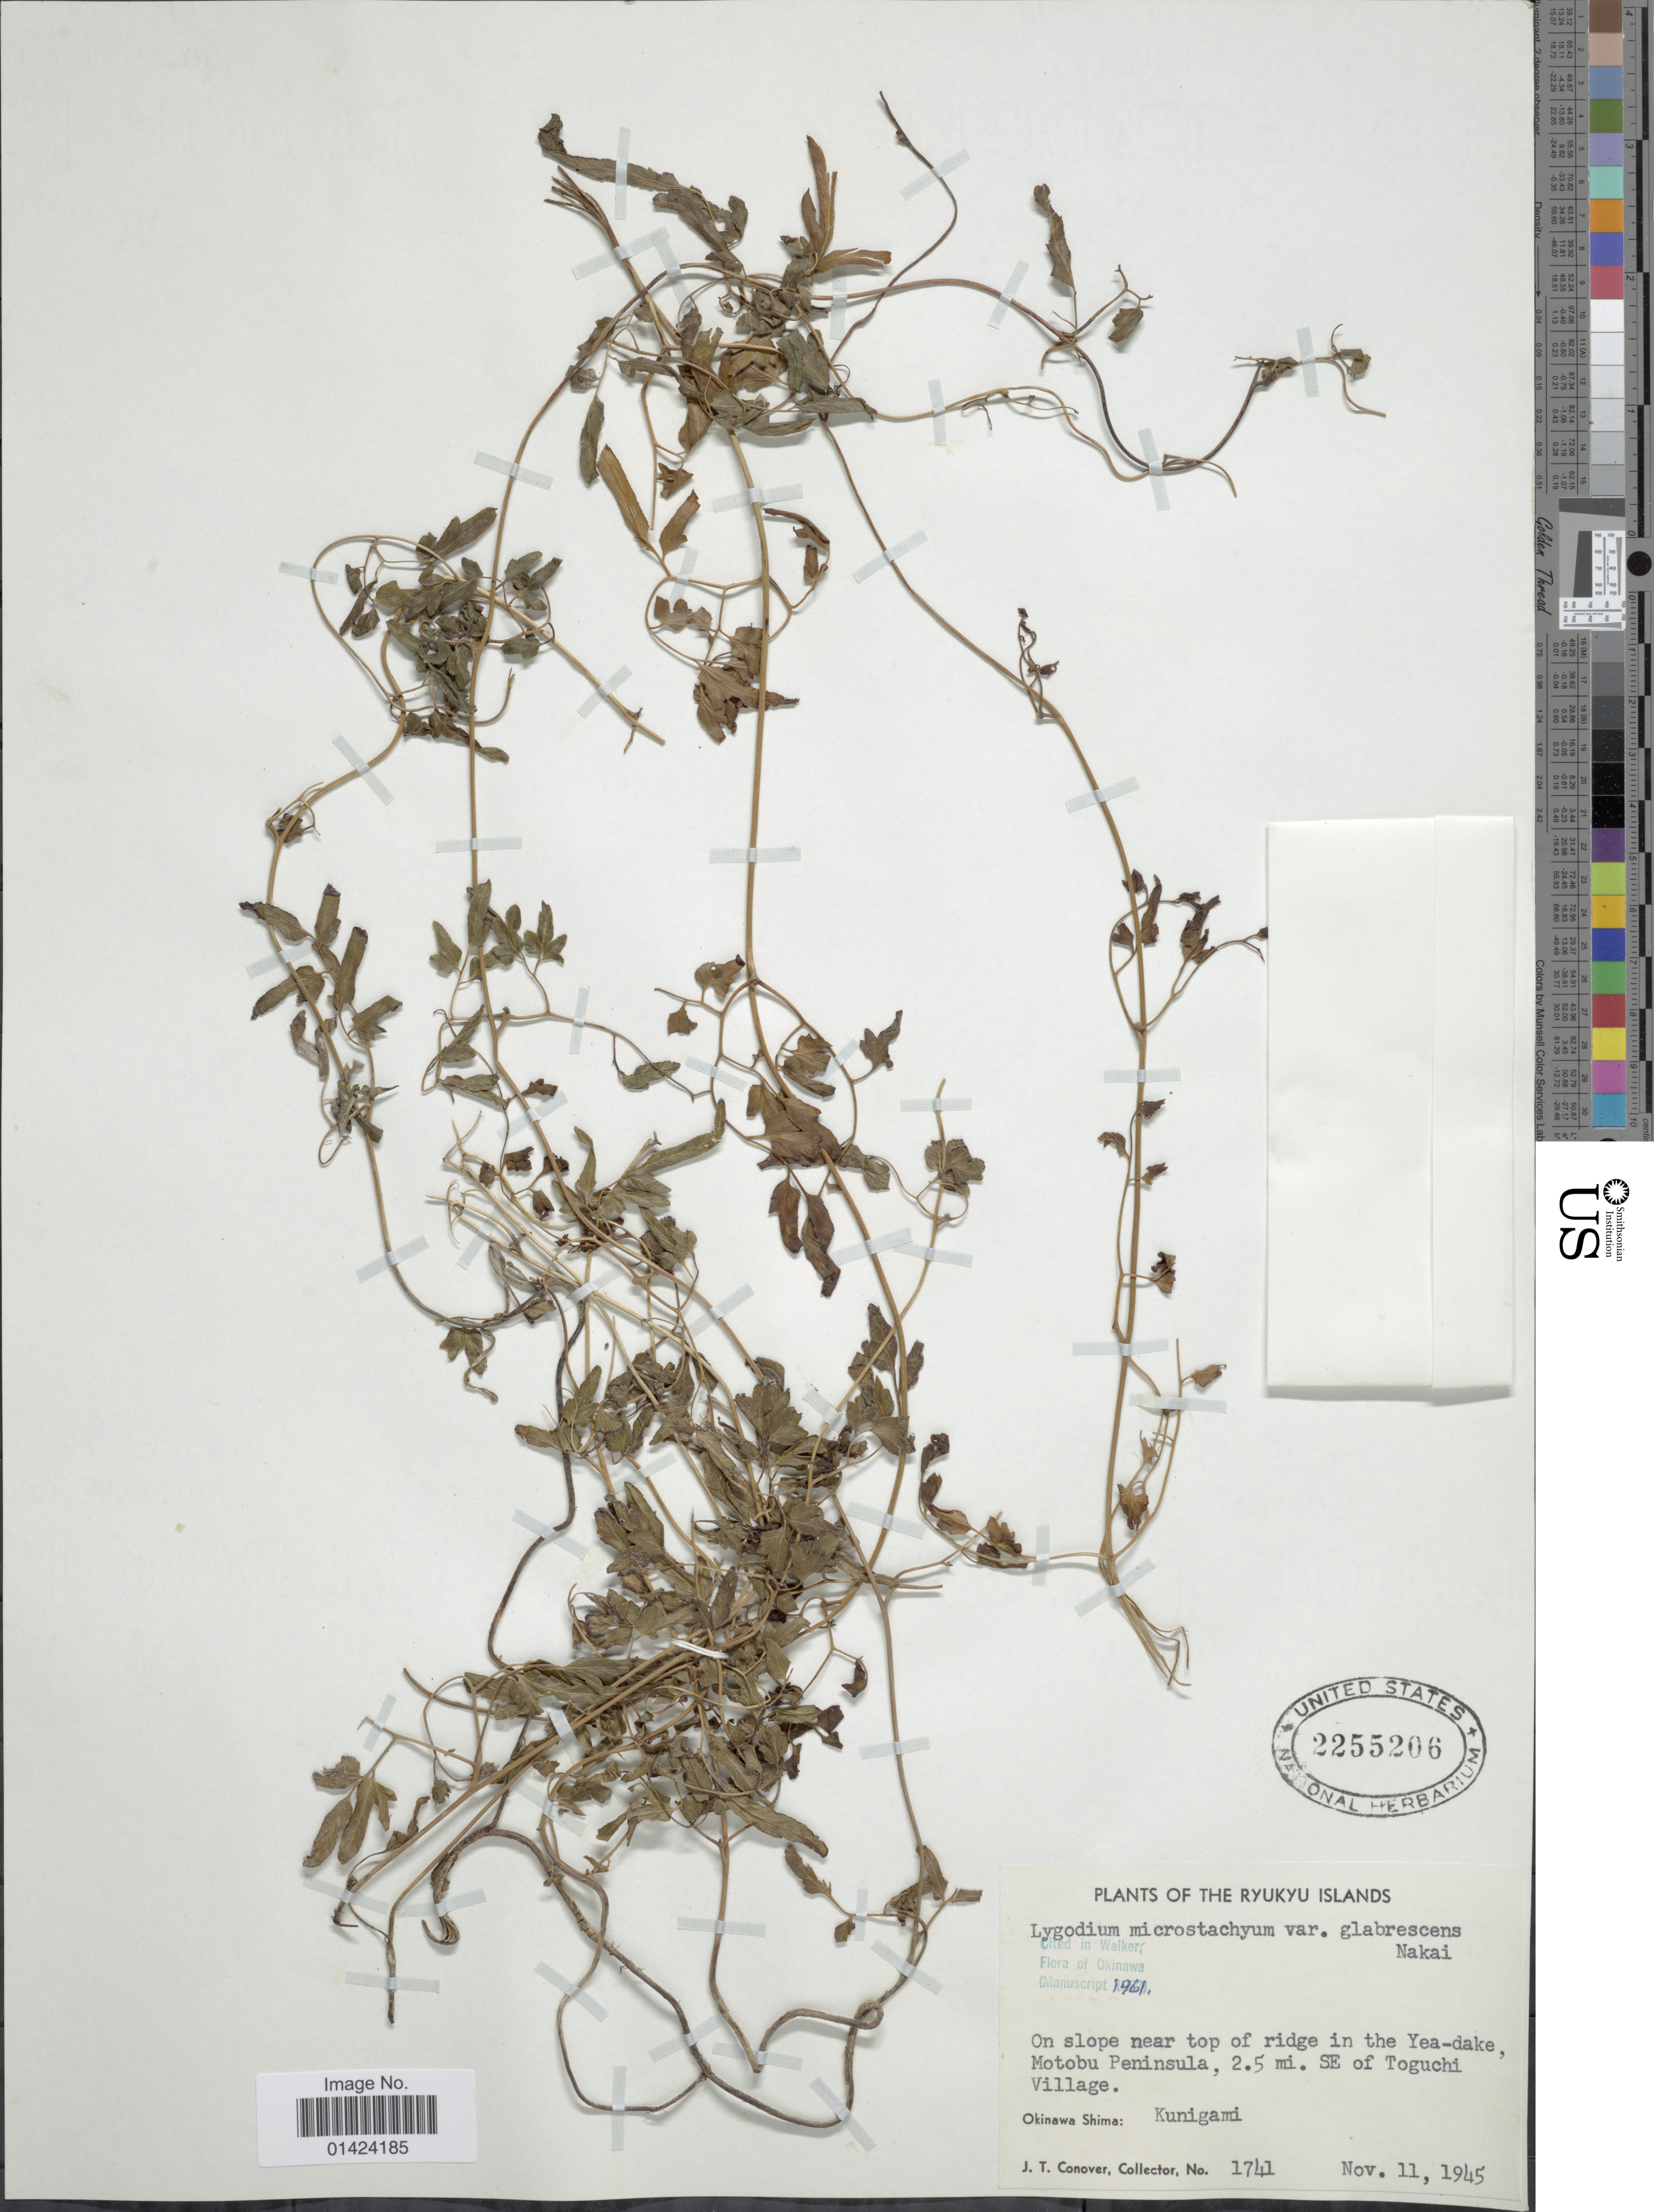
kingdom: Plantae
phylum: Tracheophyta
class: Polypodiopsida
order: Schizaeales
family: Lygodiaceae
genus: Lygodium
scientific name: Lygodium japonicum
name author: (Thunb.) Sw.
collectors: J. T. Conover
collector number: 1741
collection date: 1945-11-11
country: Japan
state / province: Okinawa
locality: Rykuyu Islands. On slope near top of ridge in the Yea-dake, Motobu Peninsula, 2.5 mi. SE of Toguchi Village. Okinawa Shima: Kunigami.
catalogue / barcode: US 2255206